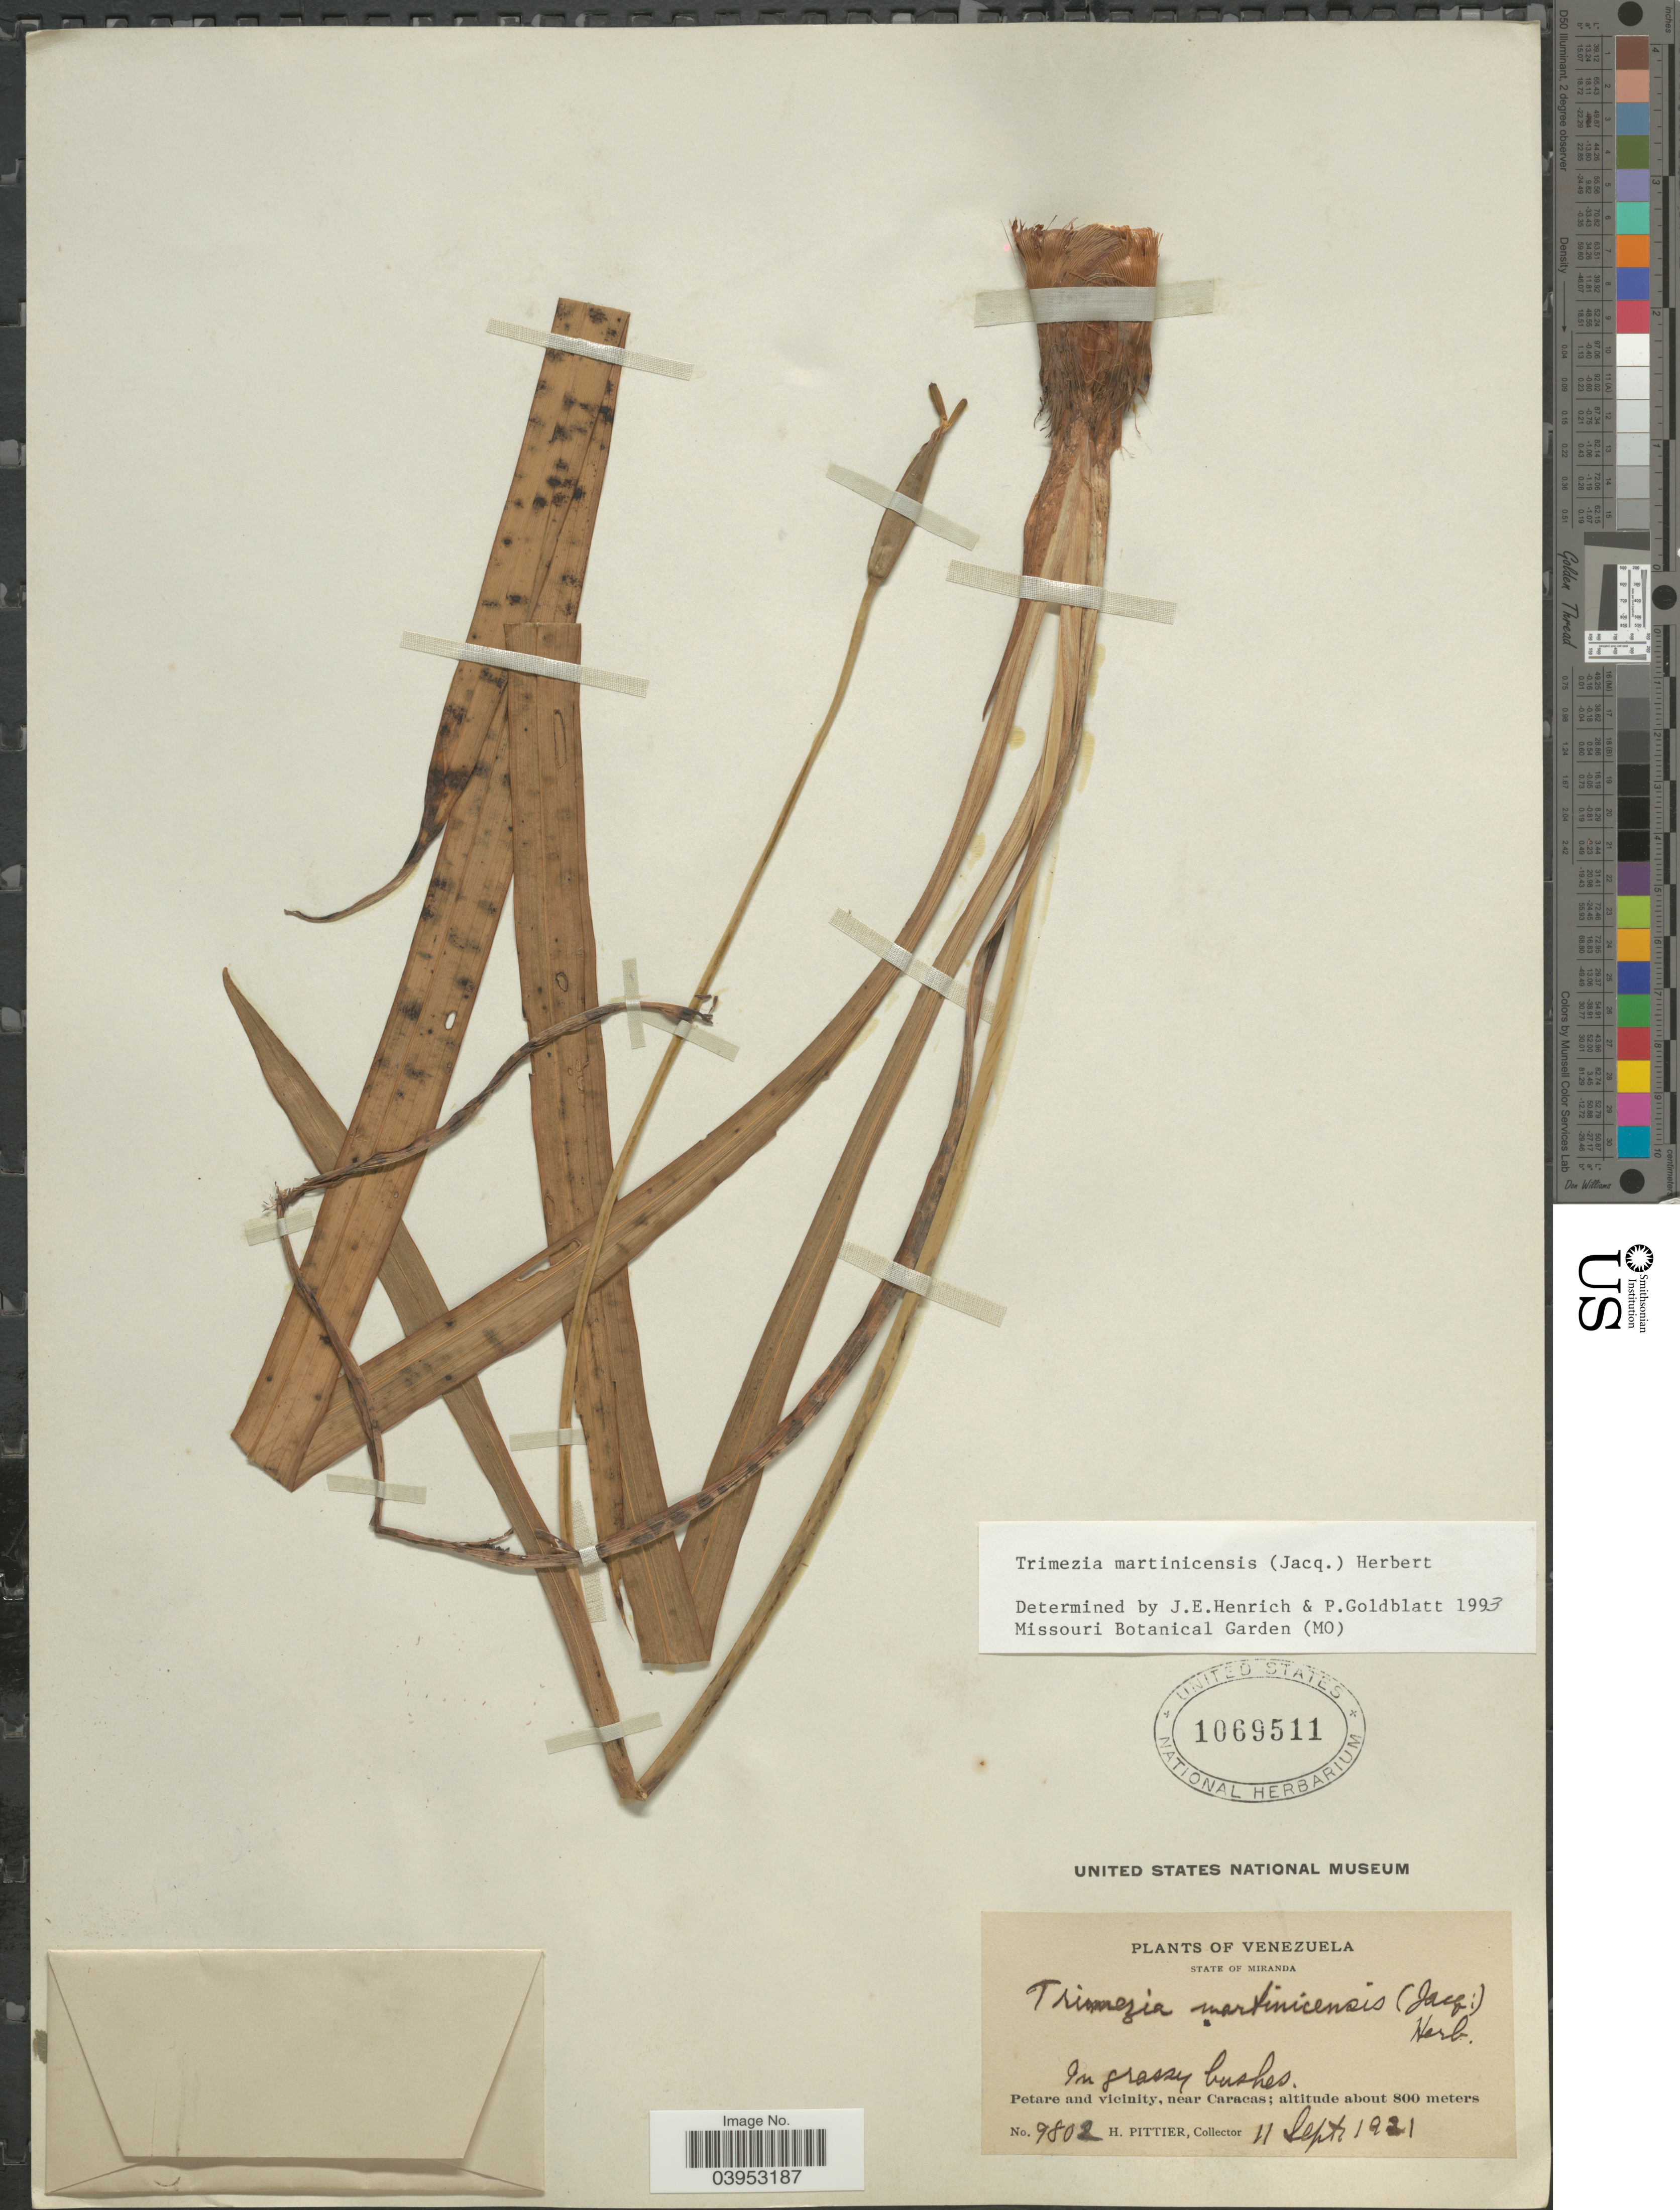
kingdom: Plantae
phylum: Tracheophyta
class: Liliopsida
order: Asparagales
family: Iridaceae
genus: Trimezia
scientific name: Trimezia martinicensis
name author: (Jacq.) Herb.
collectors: H. F. Pittier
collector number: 9802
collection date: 1921-09-11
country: Venezuela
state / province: Miranda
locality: Petare and vicinity, near Caracas.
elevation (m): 800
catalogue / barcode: US 1069511